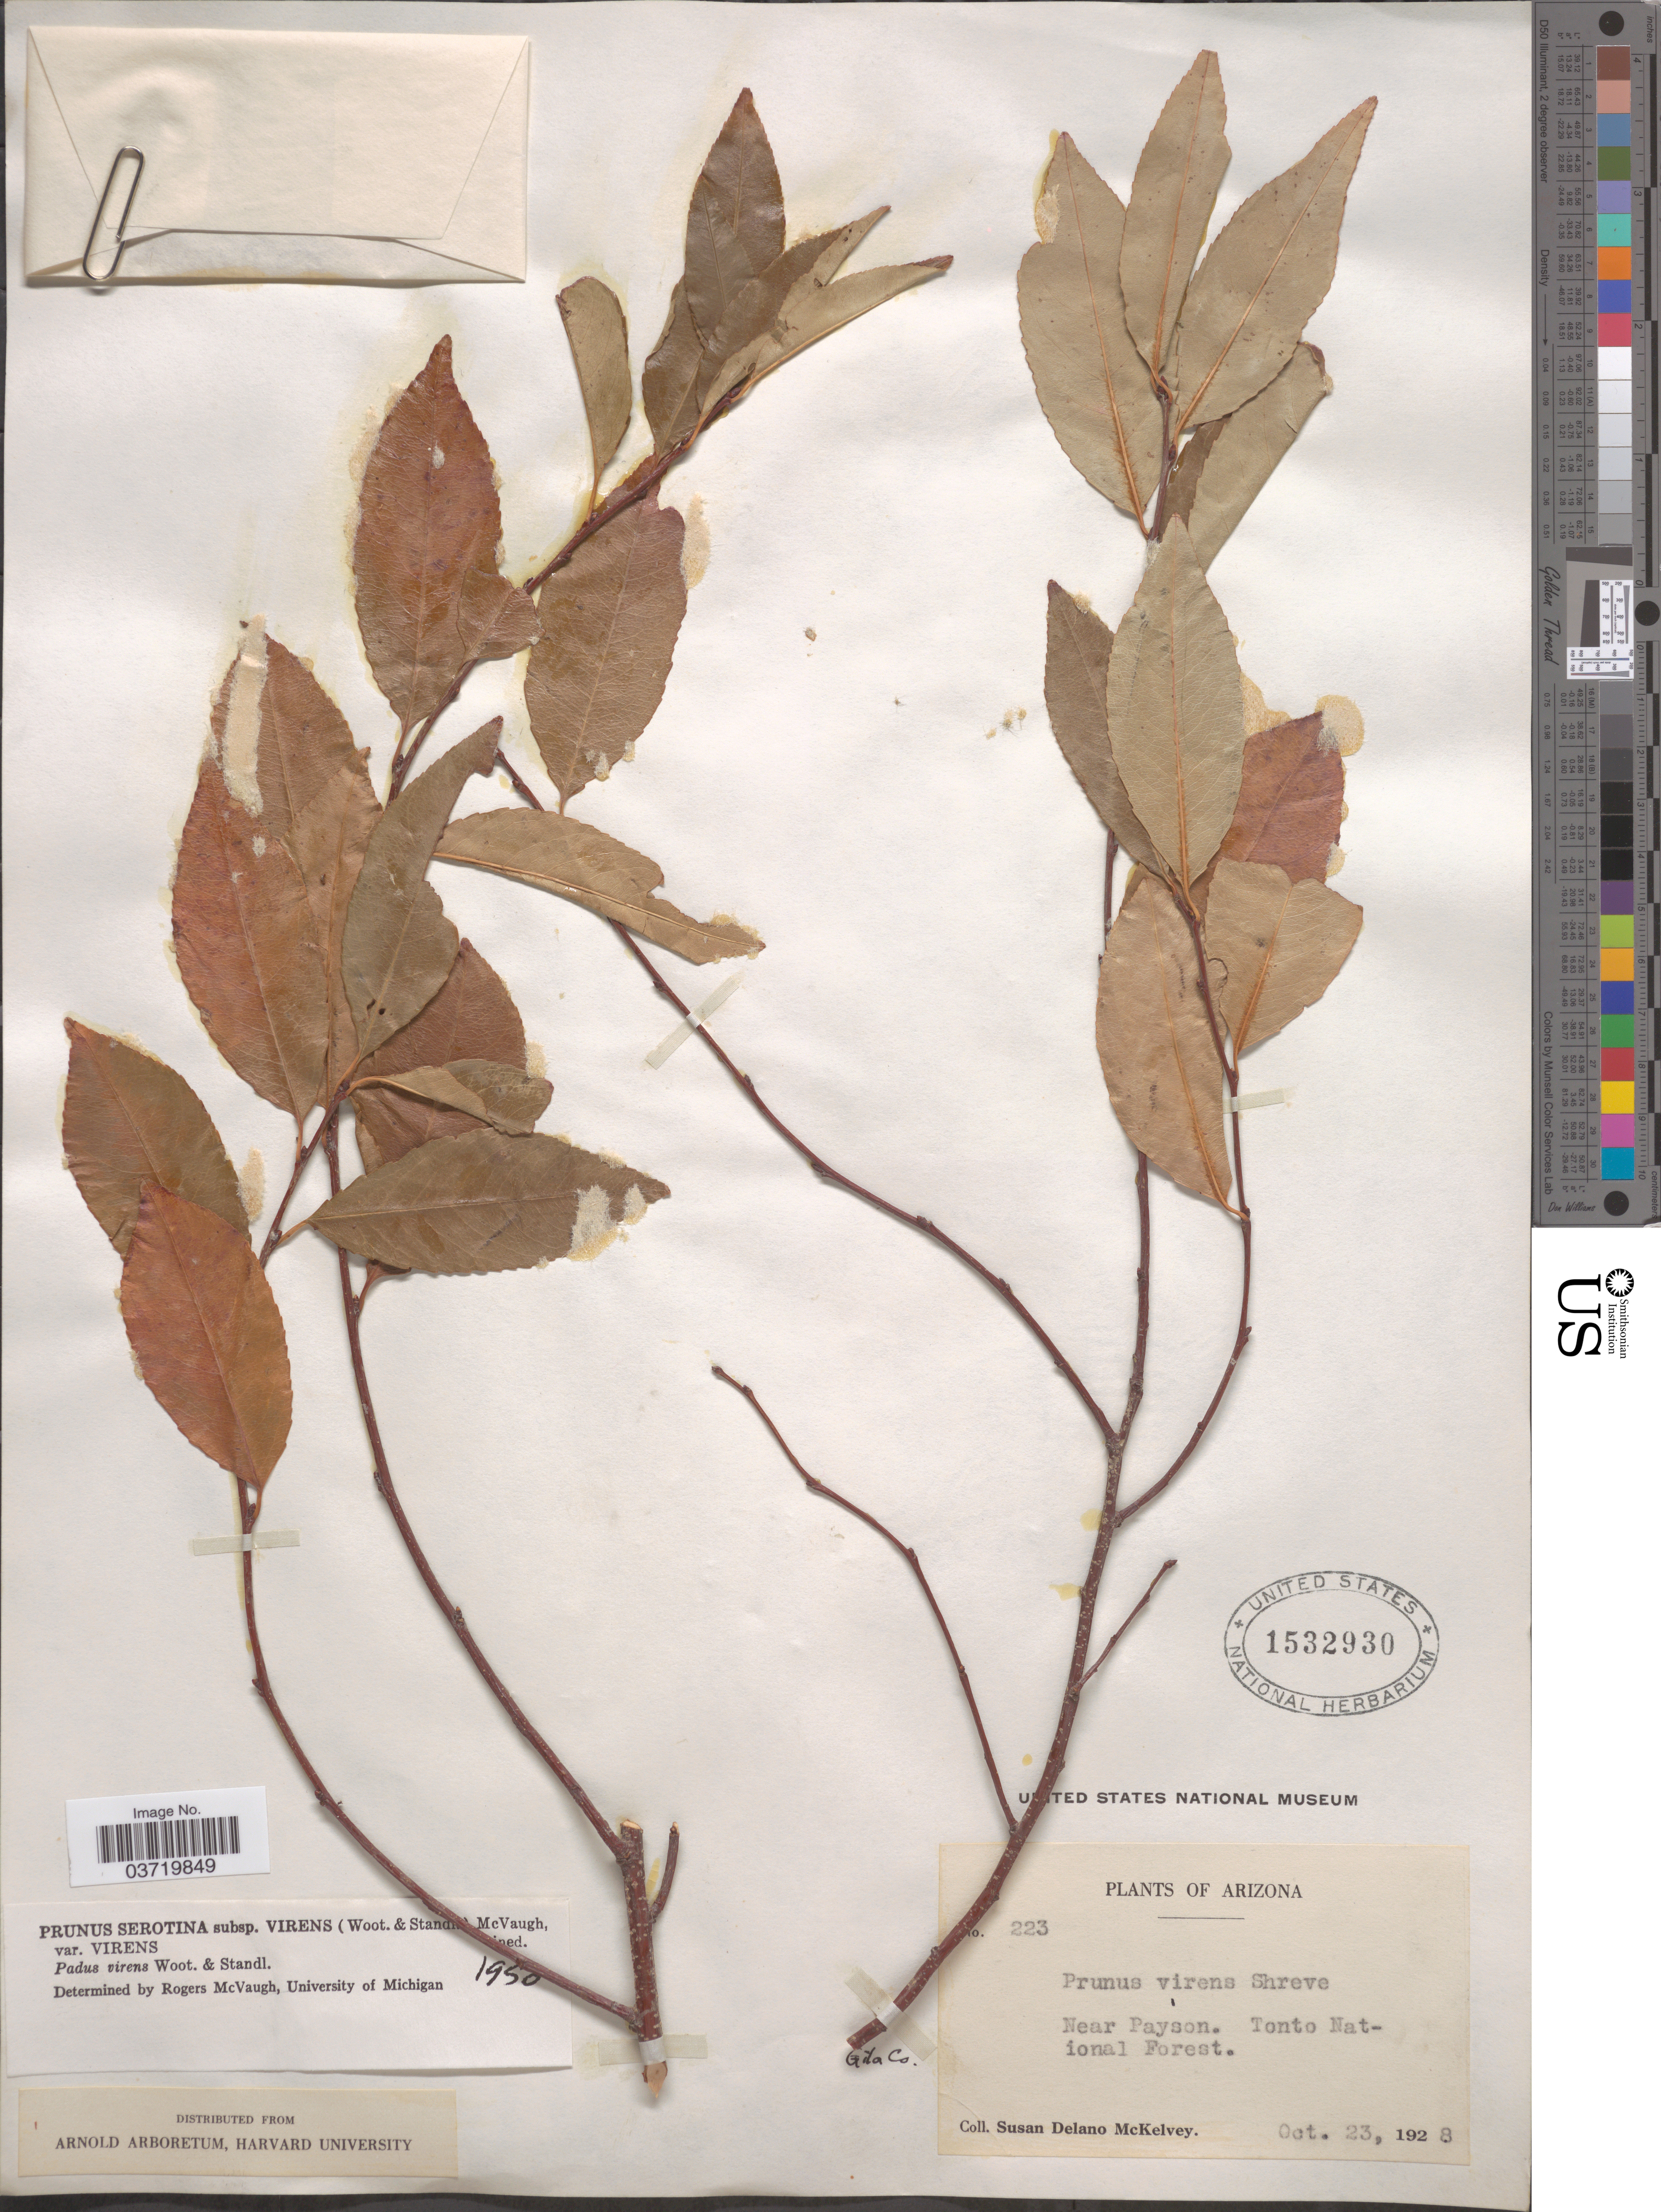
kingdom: Plantae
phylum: Tracheophyta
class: Magnoliopsida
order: Rosales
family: Rosaceae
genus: Prunus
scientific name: Prunus serotina var. rufula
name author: (Wooton & Standl.) McVaugh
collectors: S. A. McKelvey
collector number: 223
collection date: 1928-10-23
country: United States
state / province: Arizona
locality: Near Payson. Tonto National Forest. Gila Co.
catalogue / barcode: US 1532930